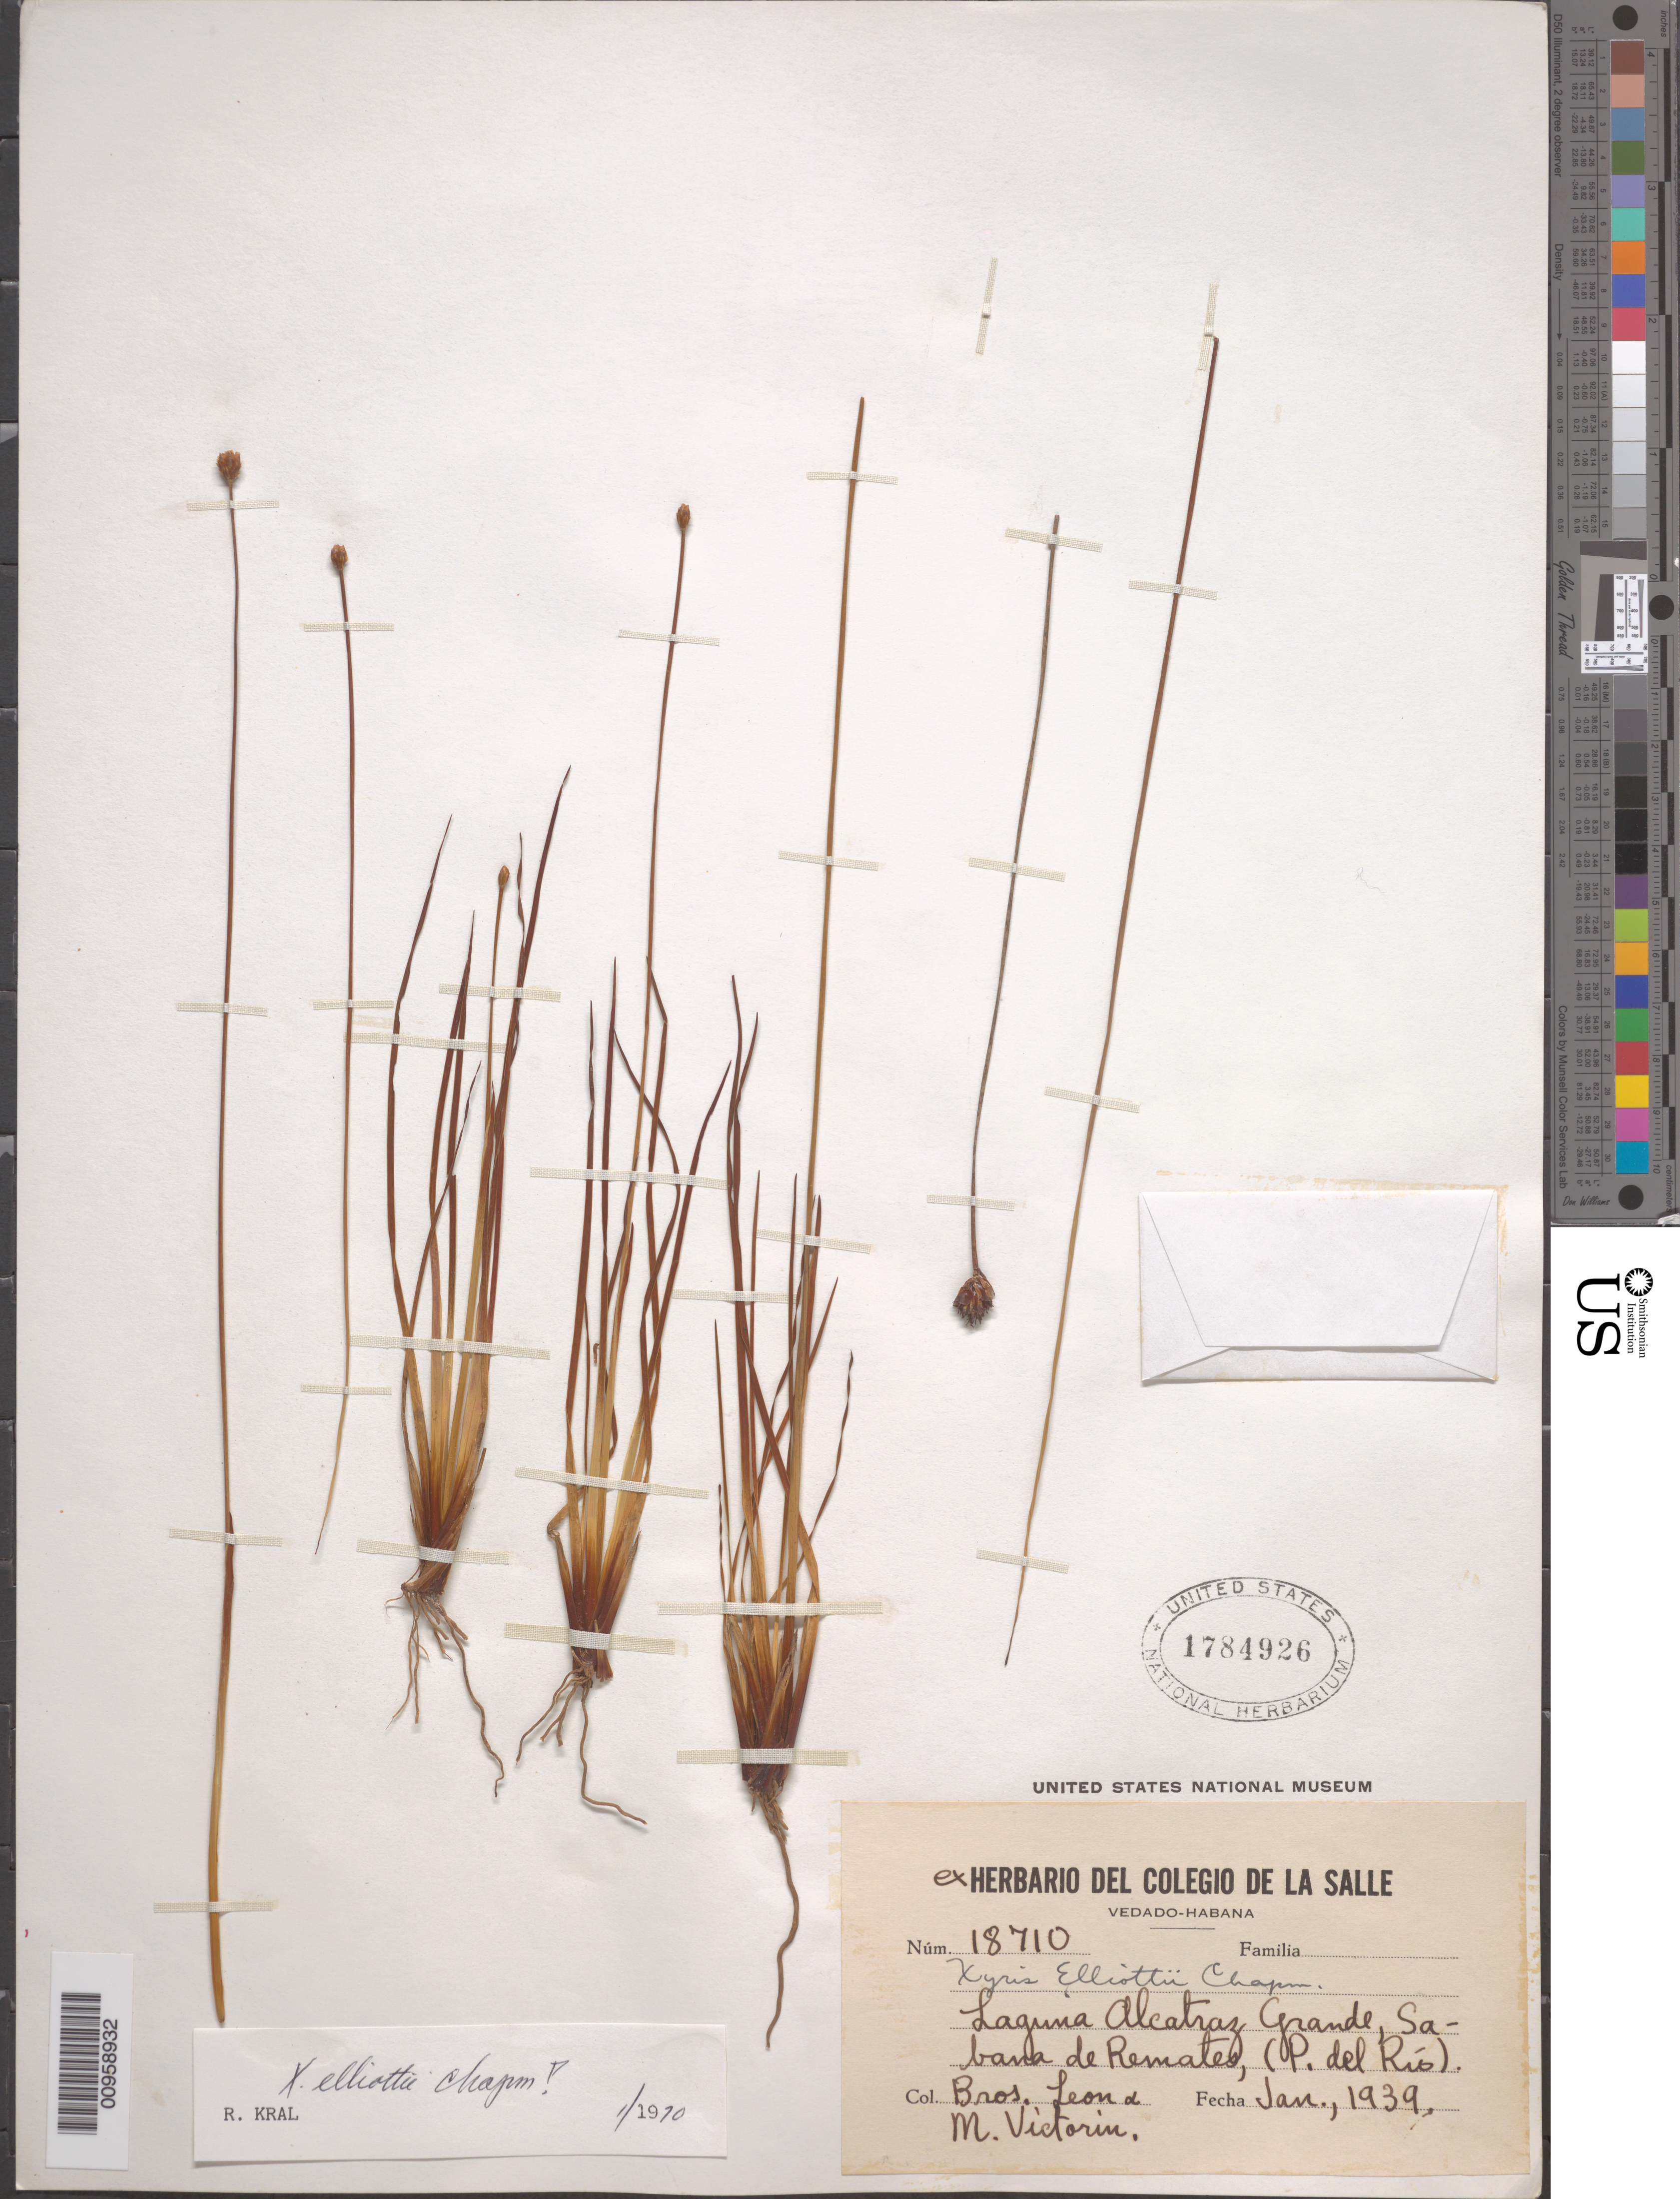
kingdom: Plantae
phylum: Tracheophyta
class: Liliopsida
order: Poales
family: Xyridaceae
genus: Xyris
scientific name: Xyris elliottii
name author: Chapm.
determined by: Kral, Robert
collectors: Bro. León & F. Victorin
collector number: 18710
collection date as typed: Jan 1939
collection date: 1939-01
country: Cuba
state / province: Pinar del Rio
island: Cuba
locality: Laguna Alcatraz, Grande Sabana de Remates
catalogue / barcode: US 1784926